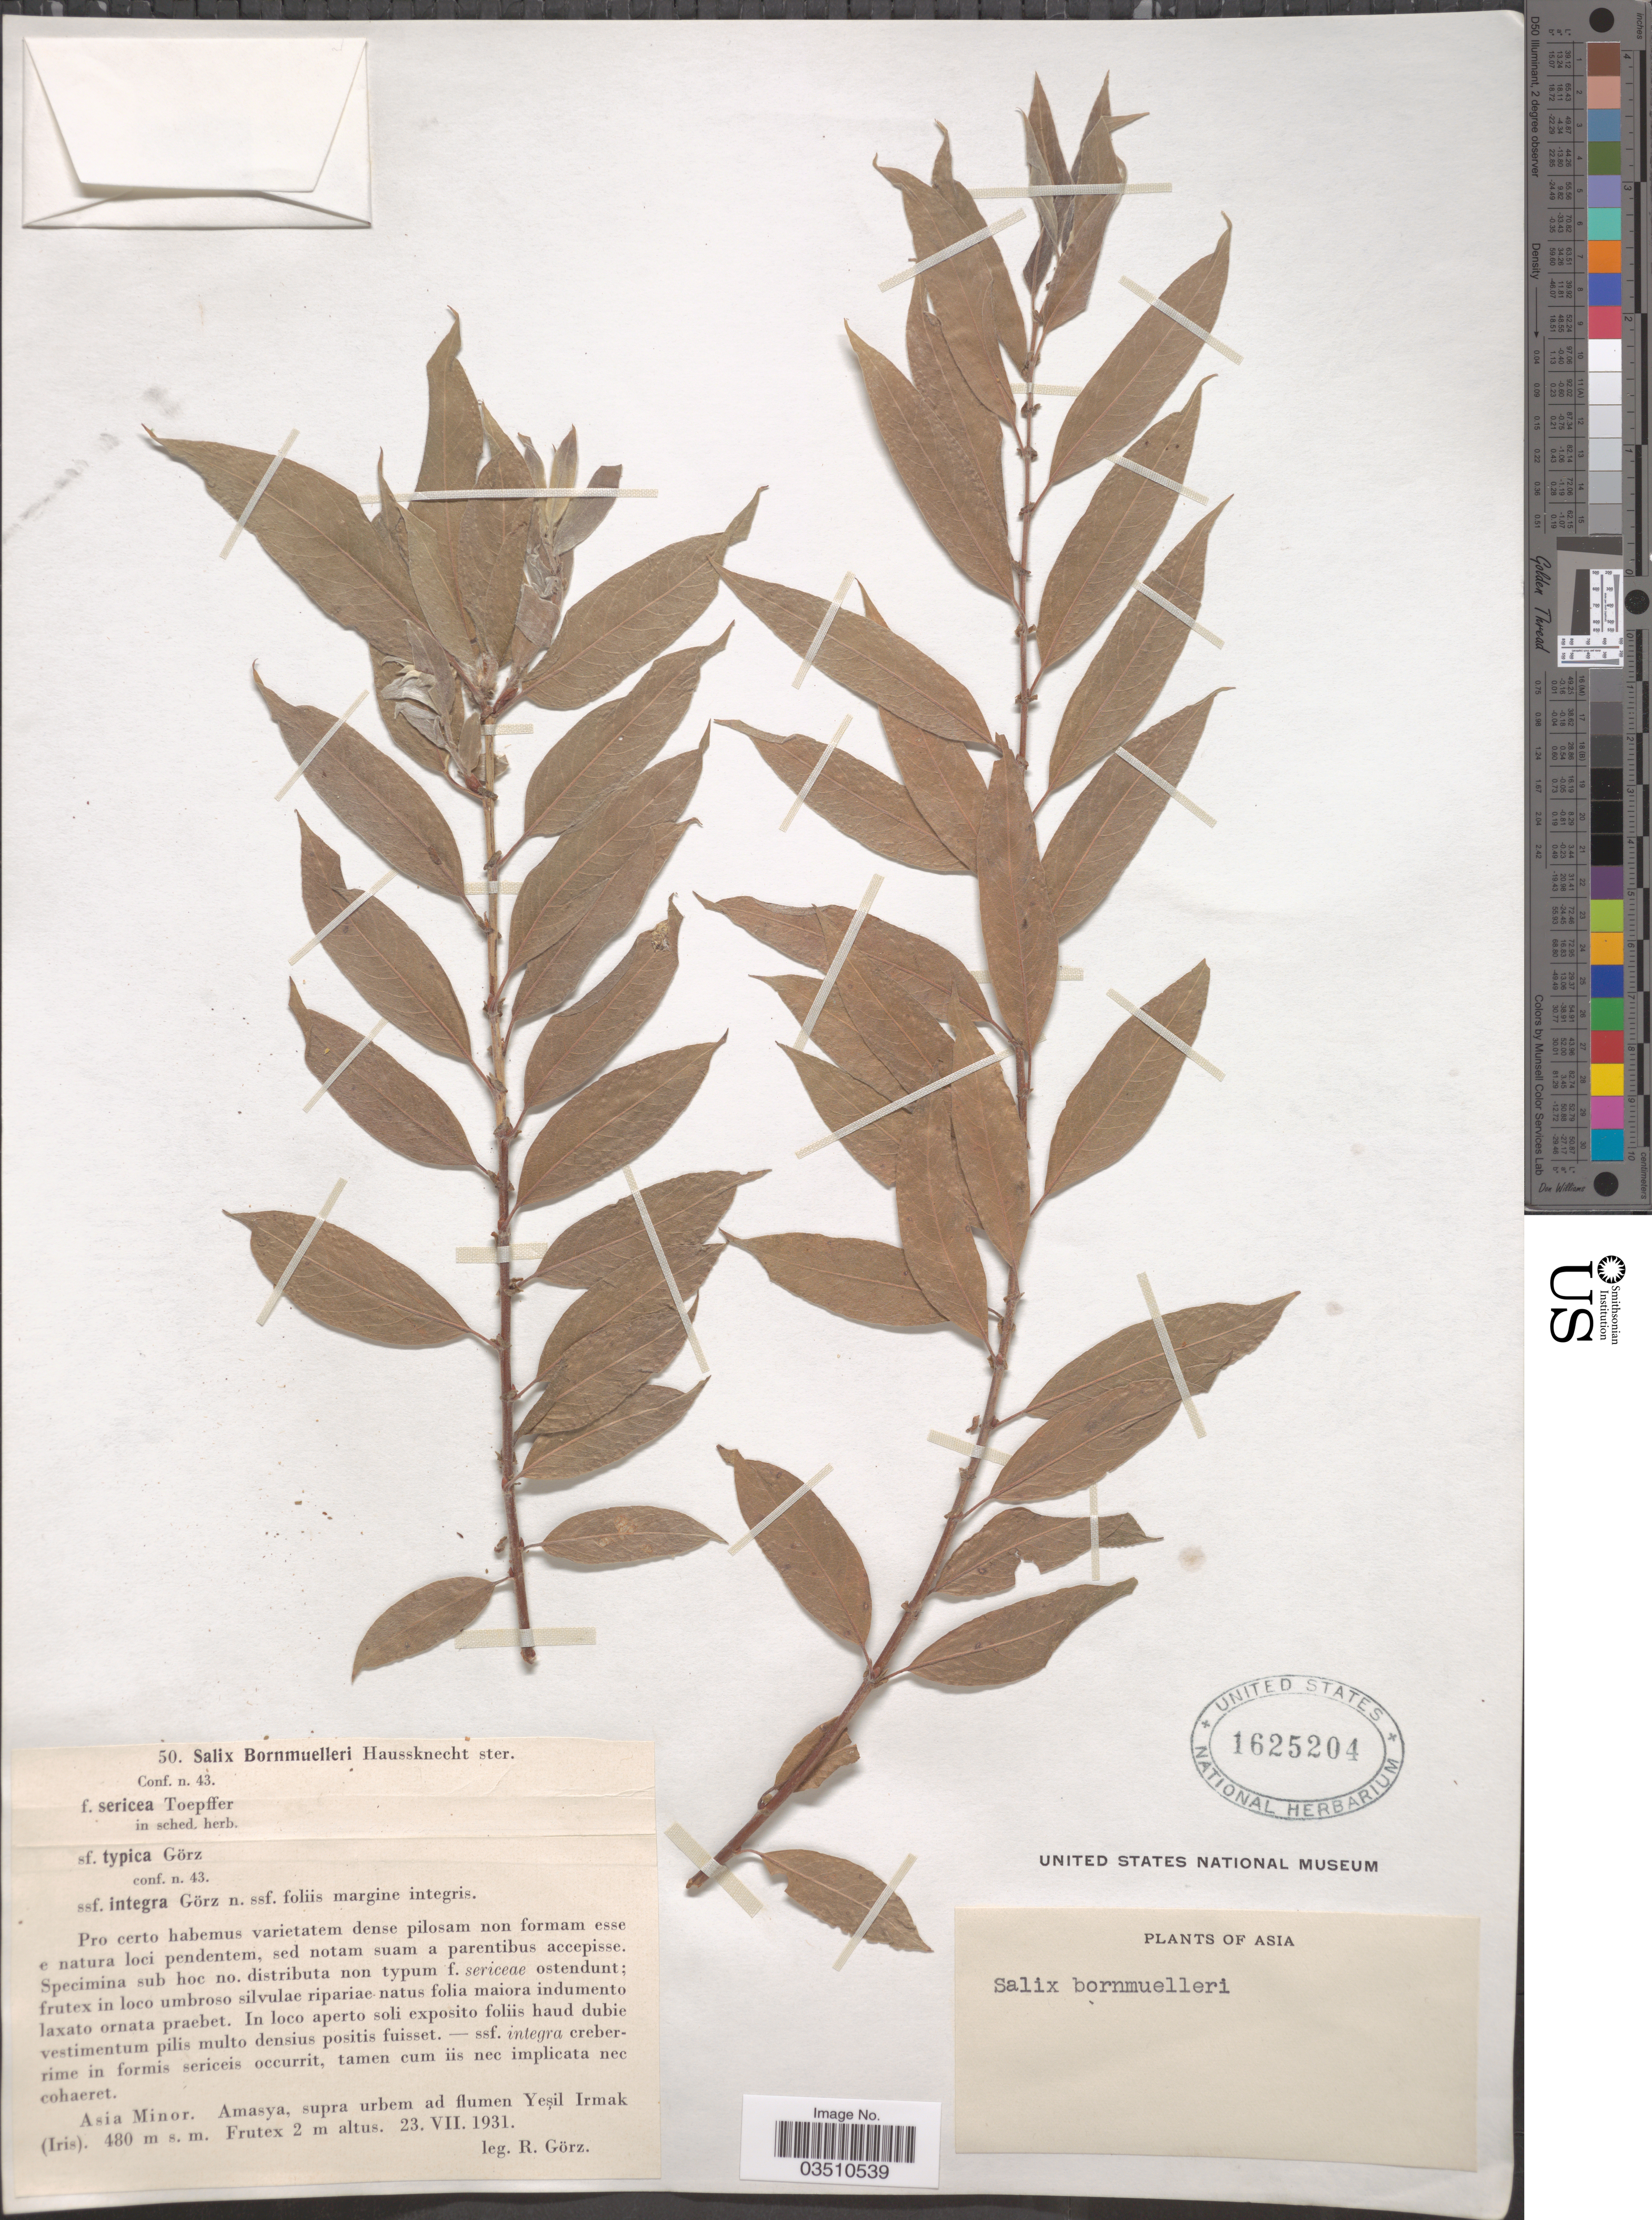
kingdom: Plantae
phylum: Tracheophyta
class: Magnoliopsida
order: Malpighiales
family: Salicaceae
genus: Salix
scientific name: Salix bornmuelleri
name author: Hausskn.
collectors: R. Görz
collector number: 50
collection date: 1931-07-23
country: Turkey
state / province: Amasya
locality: Asia Minor. Amasya, supra urbem ad flumen Yeşil Irmak (Iris).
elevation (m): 480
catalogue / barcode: US 1625204